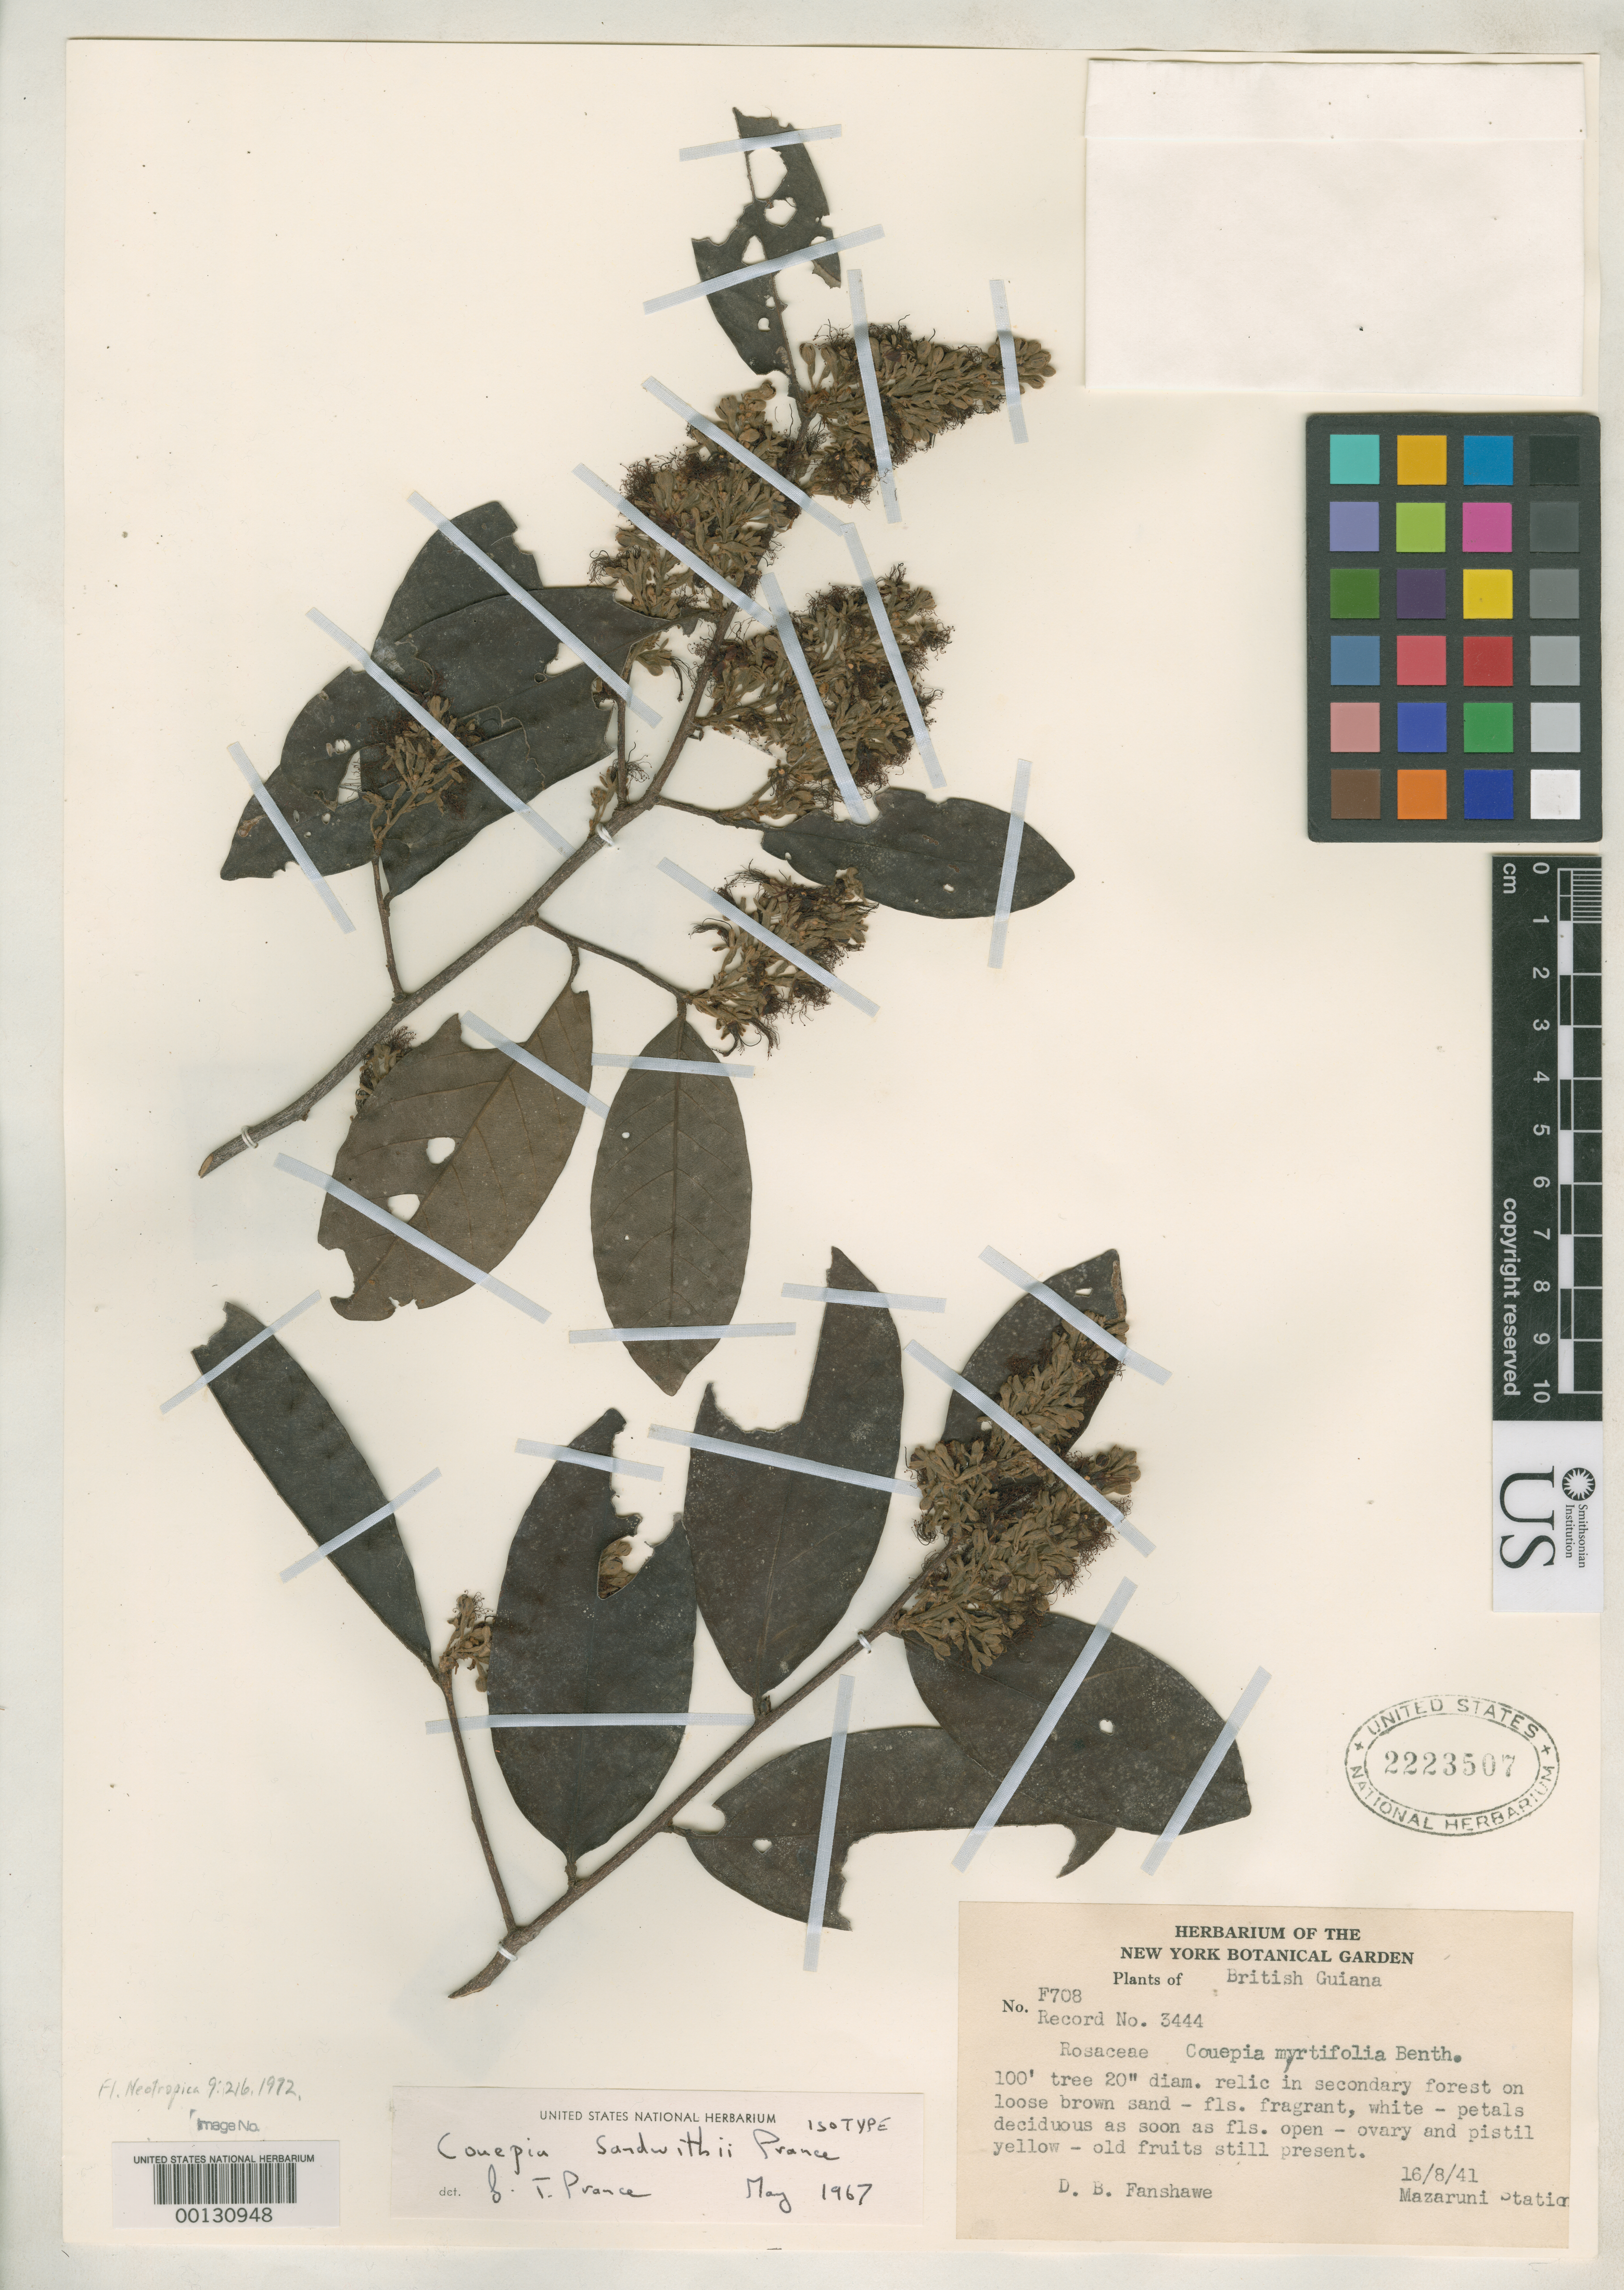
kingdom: Plantae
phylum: Tracheophyta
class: Magnoliopsida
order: Malpighiales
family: Chrysobalanaceae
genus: Couepia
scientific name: Couepia sandwithii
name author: Prance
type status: Isotype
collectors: D. B. Fanshawe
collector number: F 708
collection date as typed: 16 Aug 1941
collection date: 1941-08-16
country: Guyana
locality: Mazaruni Station.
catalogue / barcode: US 2223507